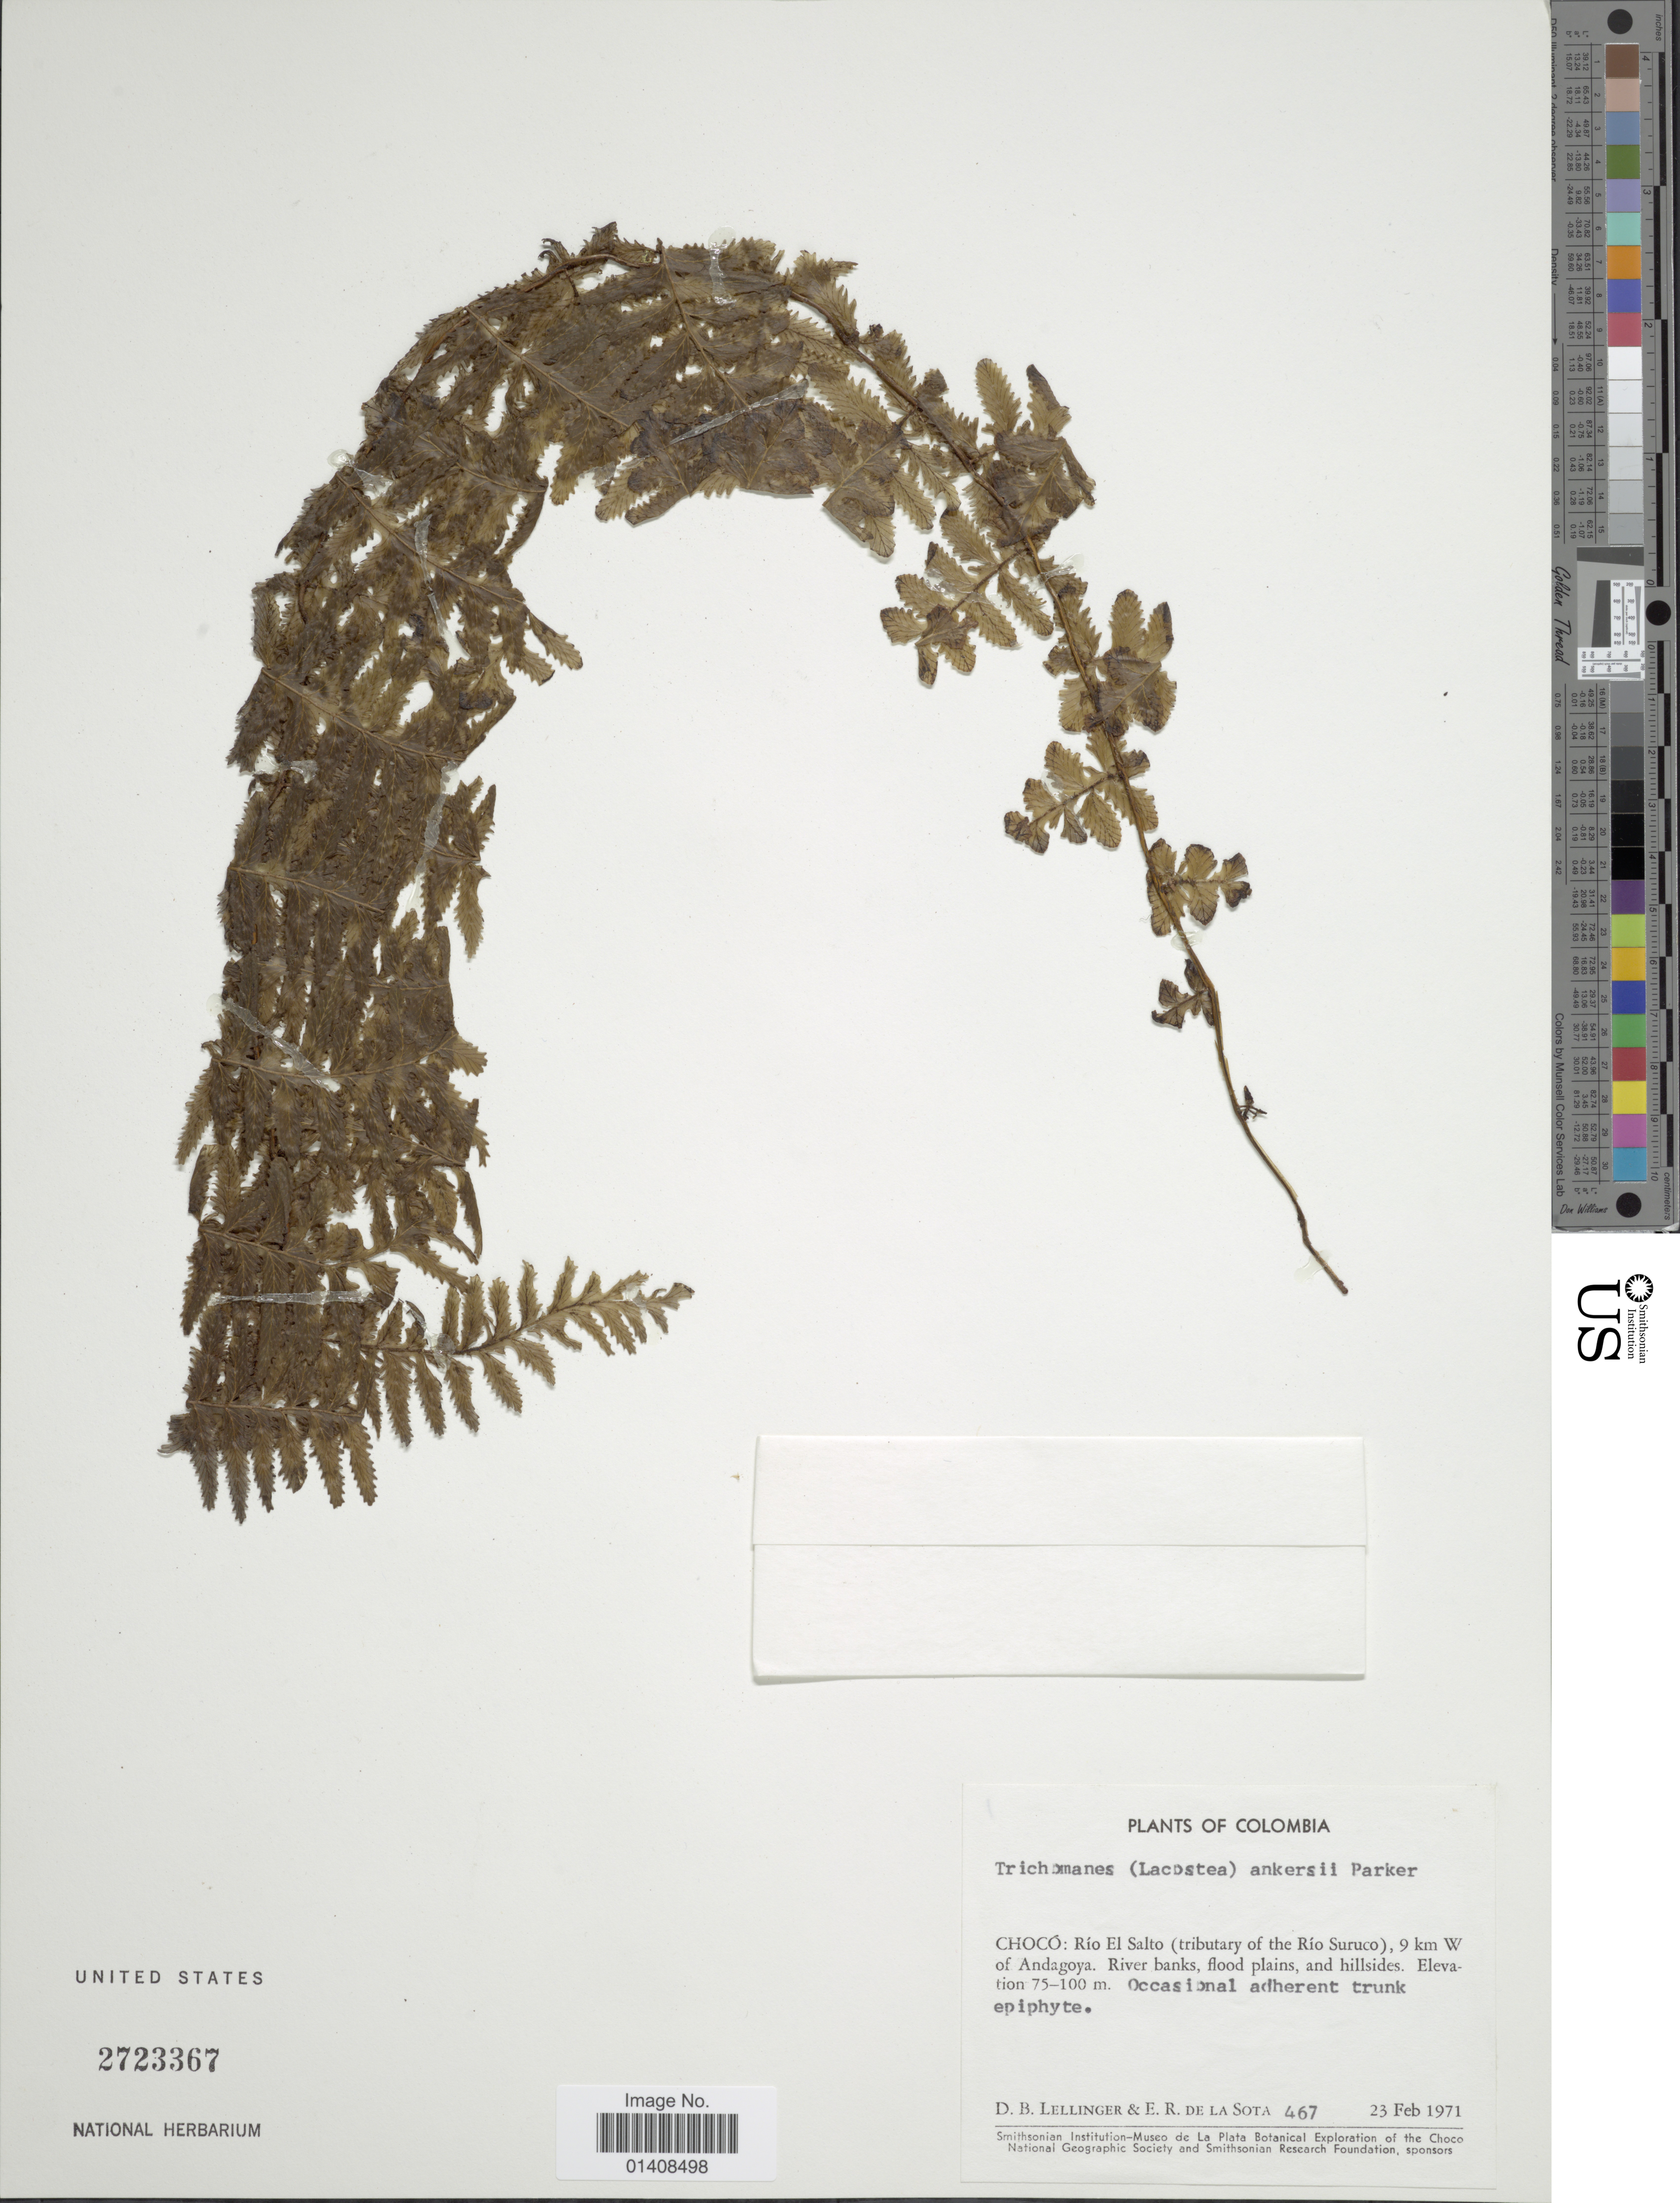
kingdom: Plantae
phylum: Tracheophyta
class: Polypodiopsida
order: Hymenophyllales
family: Hymenophyllaceae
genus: Trichomanes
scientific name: Trichomanes ankersii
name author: C. Parker ex Hook. & Grev.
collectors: D. B. Lellinger & E. R. de la Sota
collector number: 467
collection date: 1971-02-23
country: Colombia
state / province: Chocó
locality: Rio El Salto tributary of the Rio Suruco 9 km W of Andagoya.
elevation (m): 75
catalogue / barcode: US 2723367